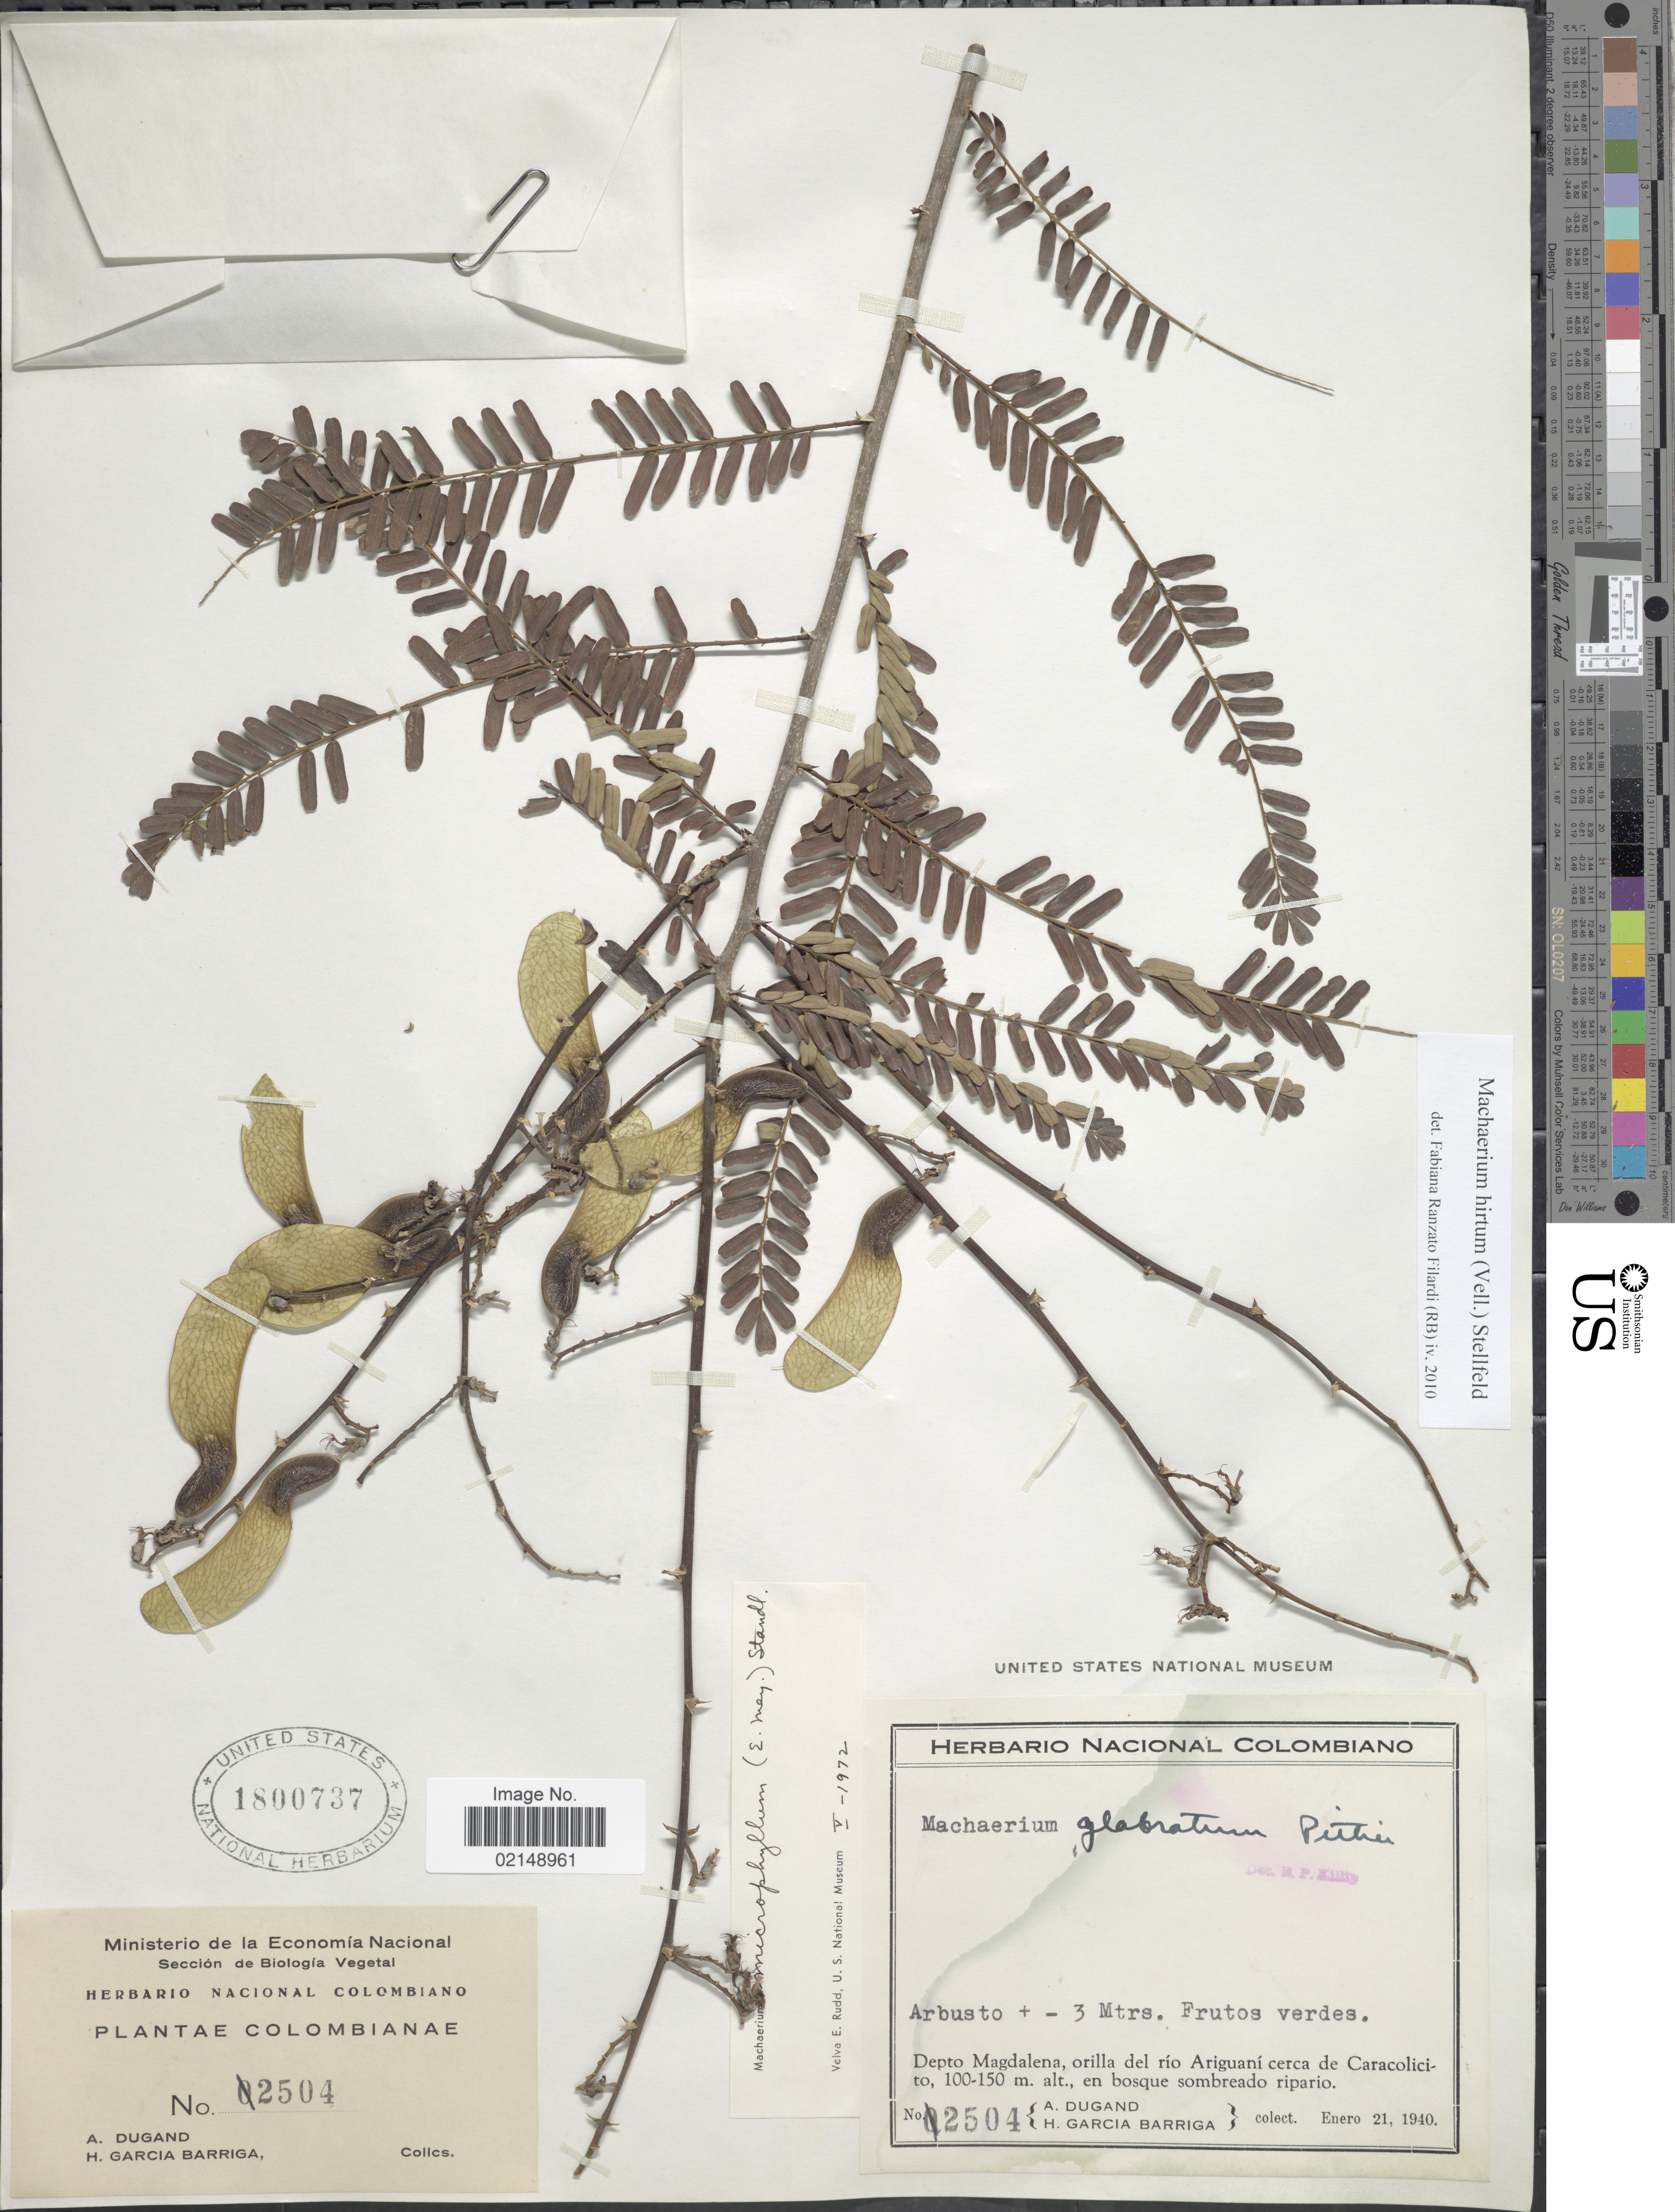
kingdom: Plantae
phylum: Tracheophyta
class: Magnoliopsida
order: Fabales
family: Fabaceae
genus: Machaerium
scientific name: Machaerium hirtum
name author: (Vell.) Stellfeld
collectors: A. Dugand & H. García Barriga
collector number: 2504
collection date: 1940-01-21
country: Colombia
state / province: Magdalena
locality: Colombianae. Orilla del rio Ariguani cerca de Caracolicito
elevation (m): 100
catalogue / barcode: US 1800737